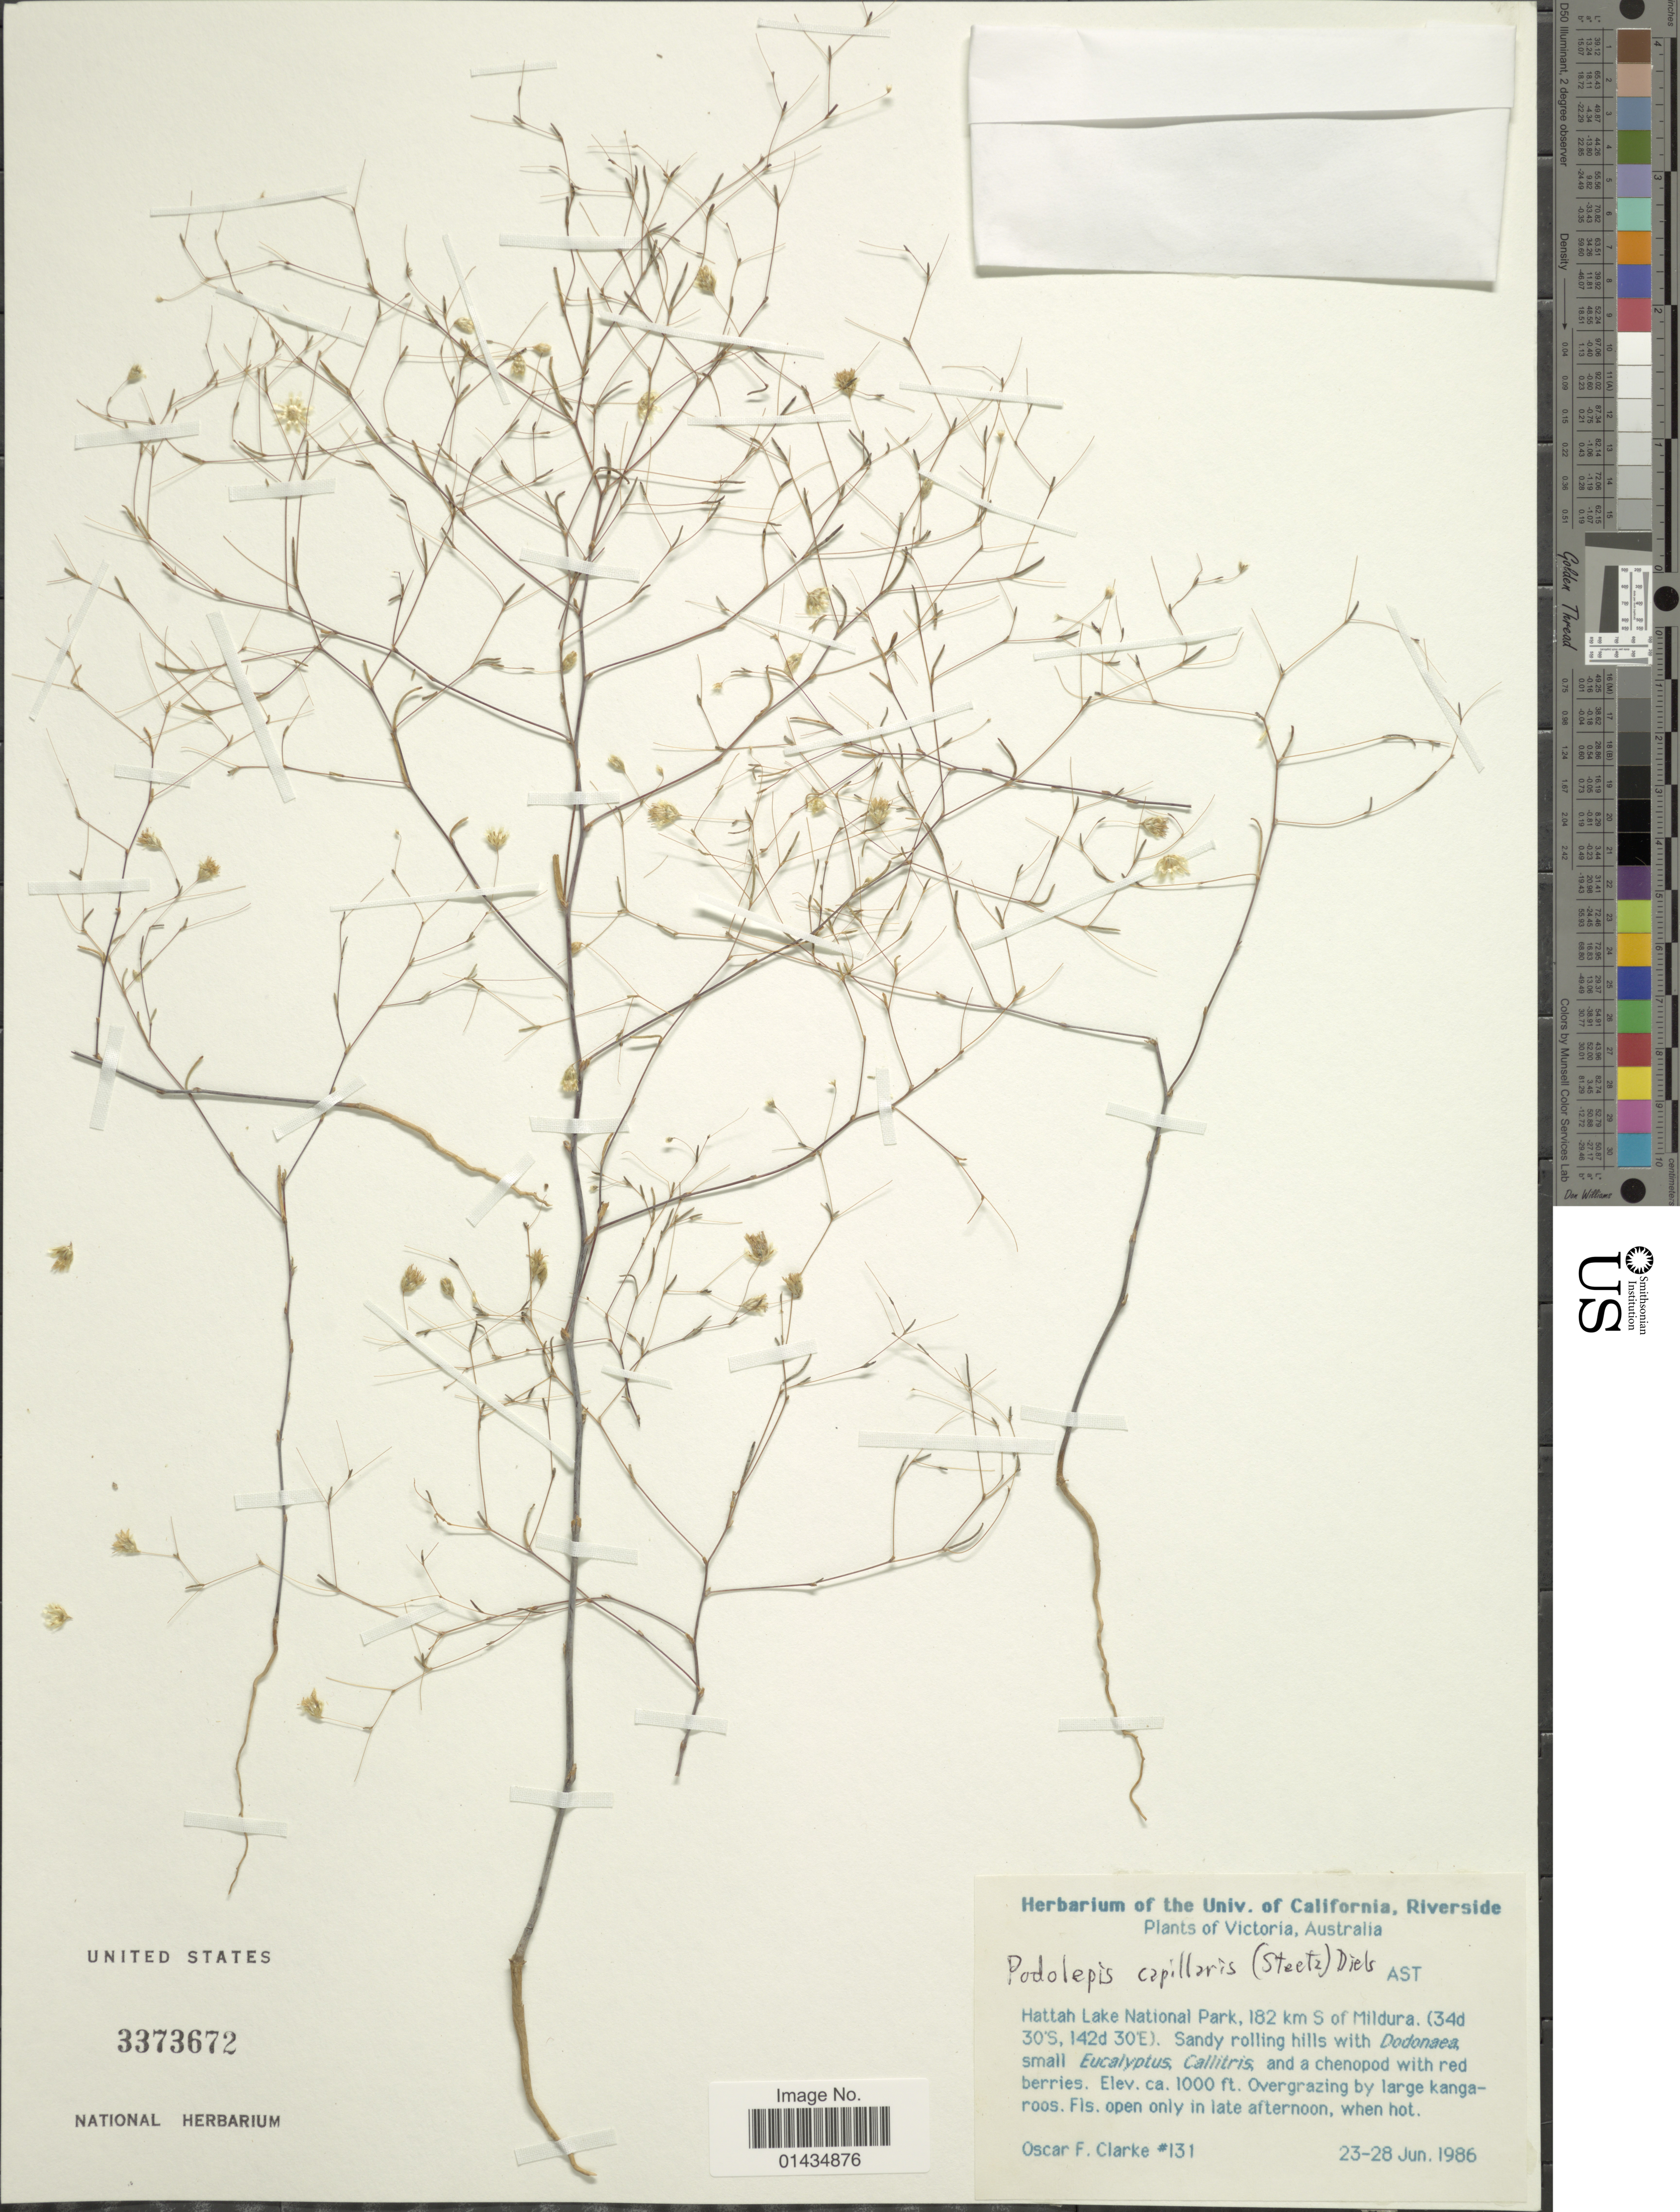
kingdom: Plantae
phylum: Tracheophyta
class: Magnoliopsida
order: Asterales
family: Asteraceae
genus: Podolepis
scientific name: Podolepis capillaris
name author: (Steetz) Diels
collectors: O. F. Clarke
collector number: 131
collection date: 1986-06-23/1986-06-28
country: Australia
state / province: Victoria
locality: Victoria, Hattah Lake National Park, 182 km S of Mildura, sandy rolling hills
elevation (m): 305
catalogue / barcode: US 3373672